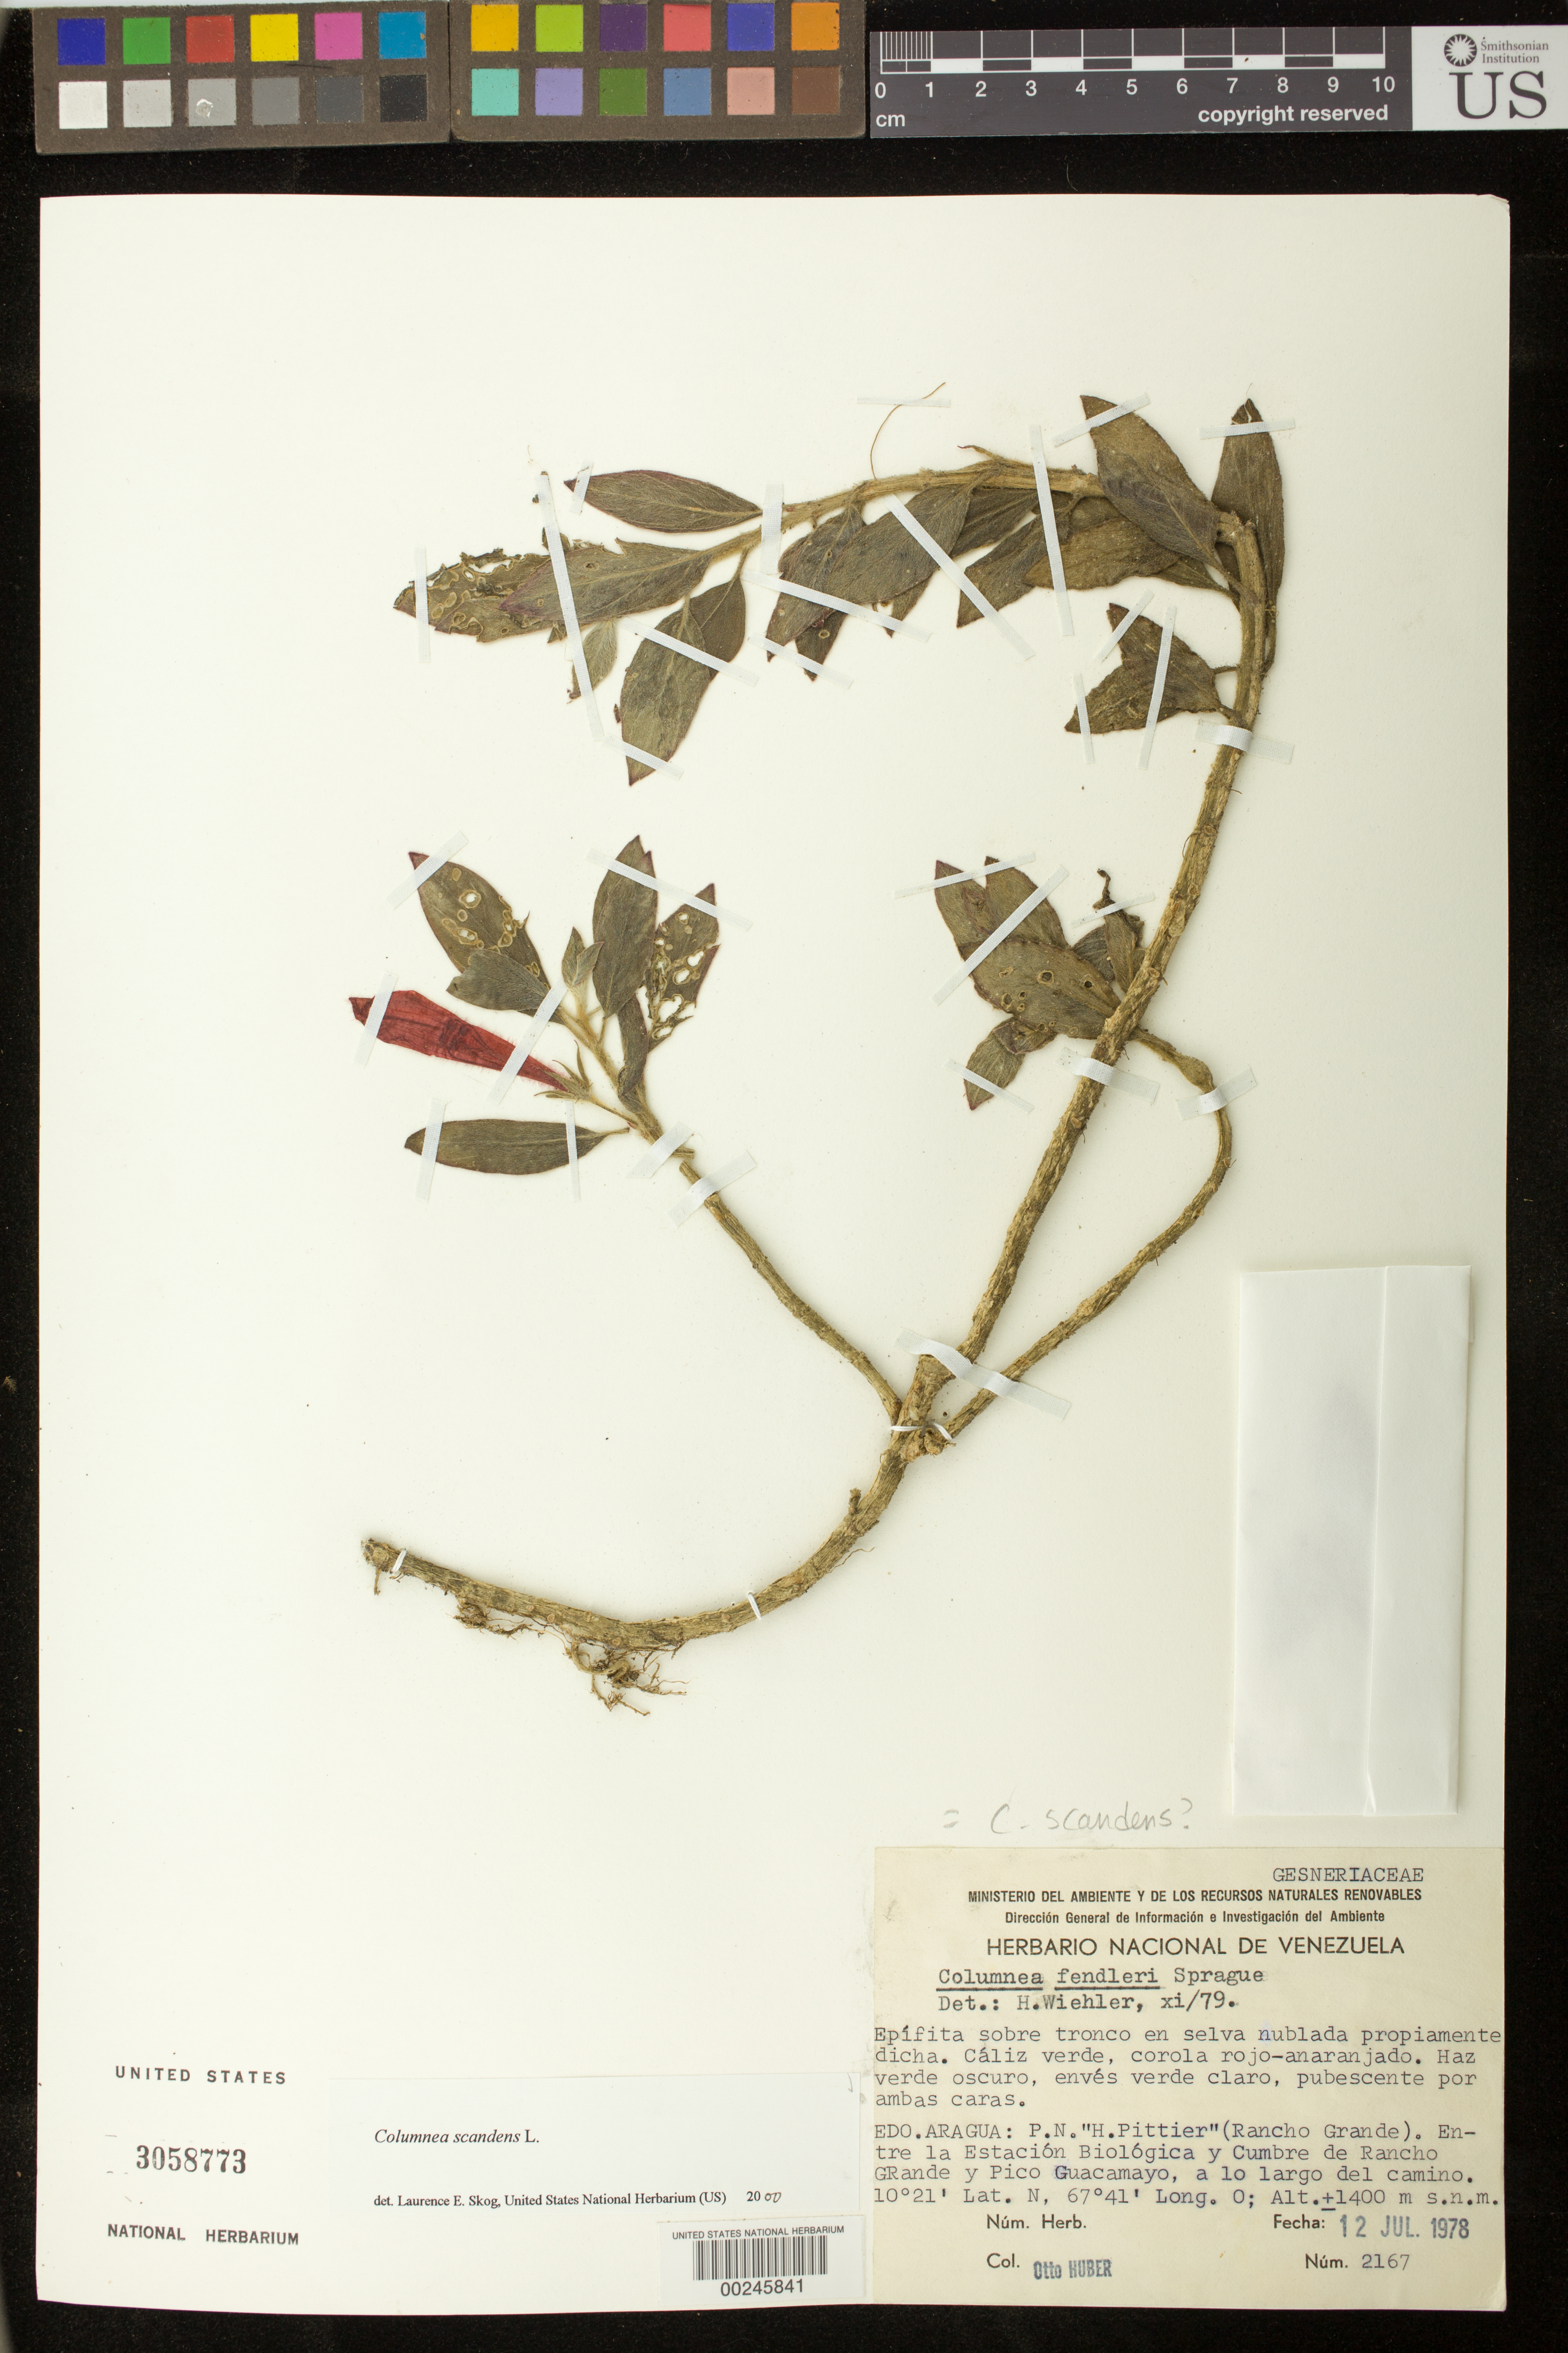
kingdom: Plantae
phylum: Tracheophyta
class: Magnoliopsida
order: Lamiales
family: Gesneriaceae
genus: Columnea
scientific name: Columnea scandens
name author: L.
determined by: Skog, Laurence E.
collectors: O. Huber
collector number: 2167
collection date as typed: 12 Jul 1978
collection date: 1978-07-12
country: Venezuela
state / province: Aragua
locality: P. N. "H. Pittier" (Rancho Grande), entre la Estación Biológica y Cumbre de Rancho Grande y Pico Guacamayo, a lo largo del camino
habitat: En selva nublada propiamente dicha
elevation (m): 1400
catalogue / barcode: US 3058773